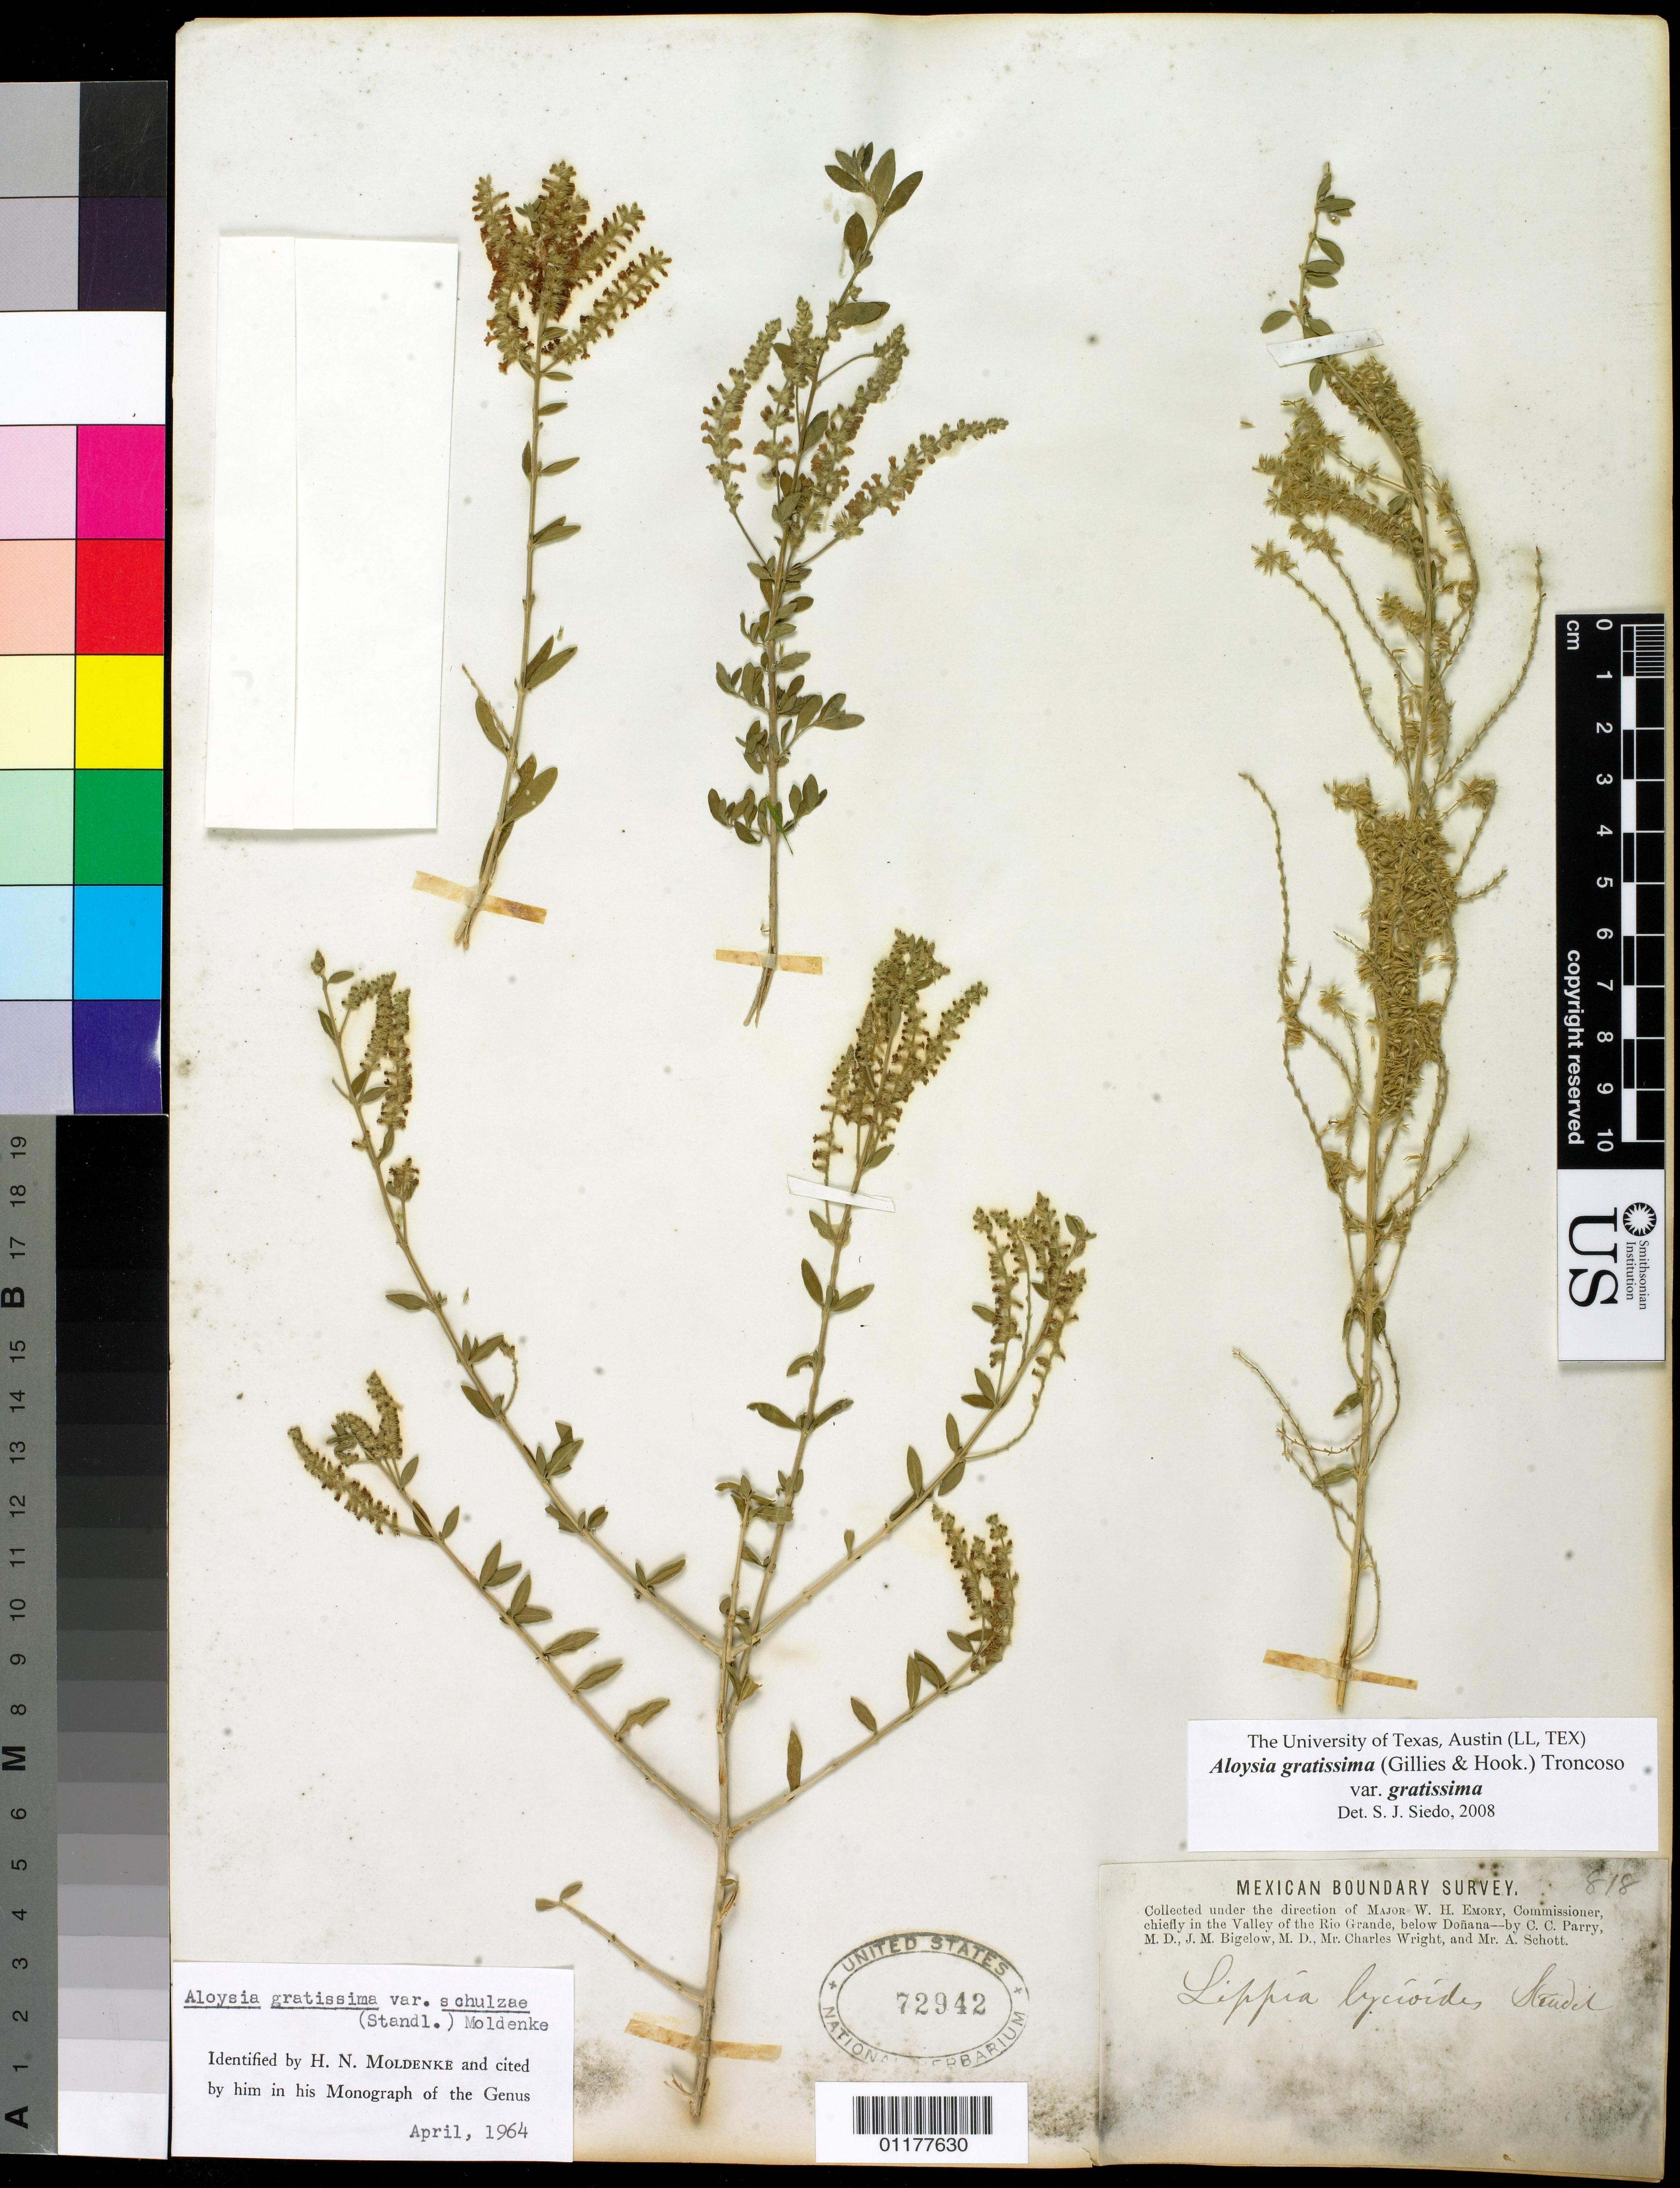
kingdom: Plantae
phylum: Tracheophyta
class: Magnoliopsida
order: Lamiales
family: Verbenaceae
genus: Aloysia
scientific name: Aloysia gratissima var. gratissima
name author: (Gillies & Hook.) Tronc.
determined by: Siedo, S. J.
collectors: C. C. Parry, J. M. Bigelow, C. Wright & A. Schott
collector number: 818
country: United States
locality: in the Valley of the Rio Grande, below Donana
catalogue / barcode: US 72942